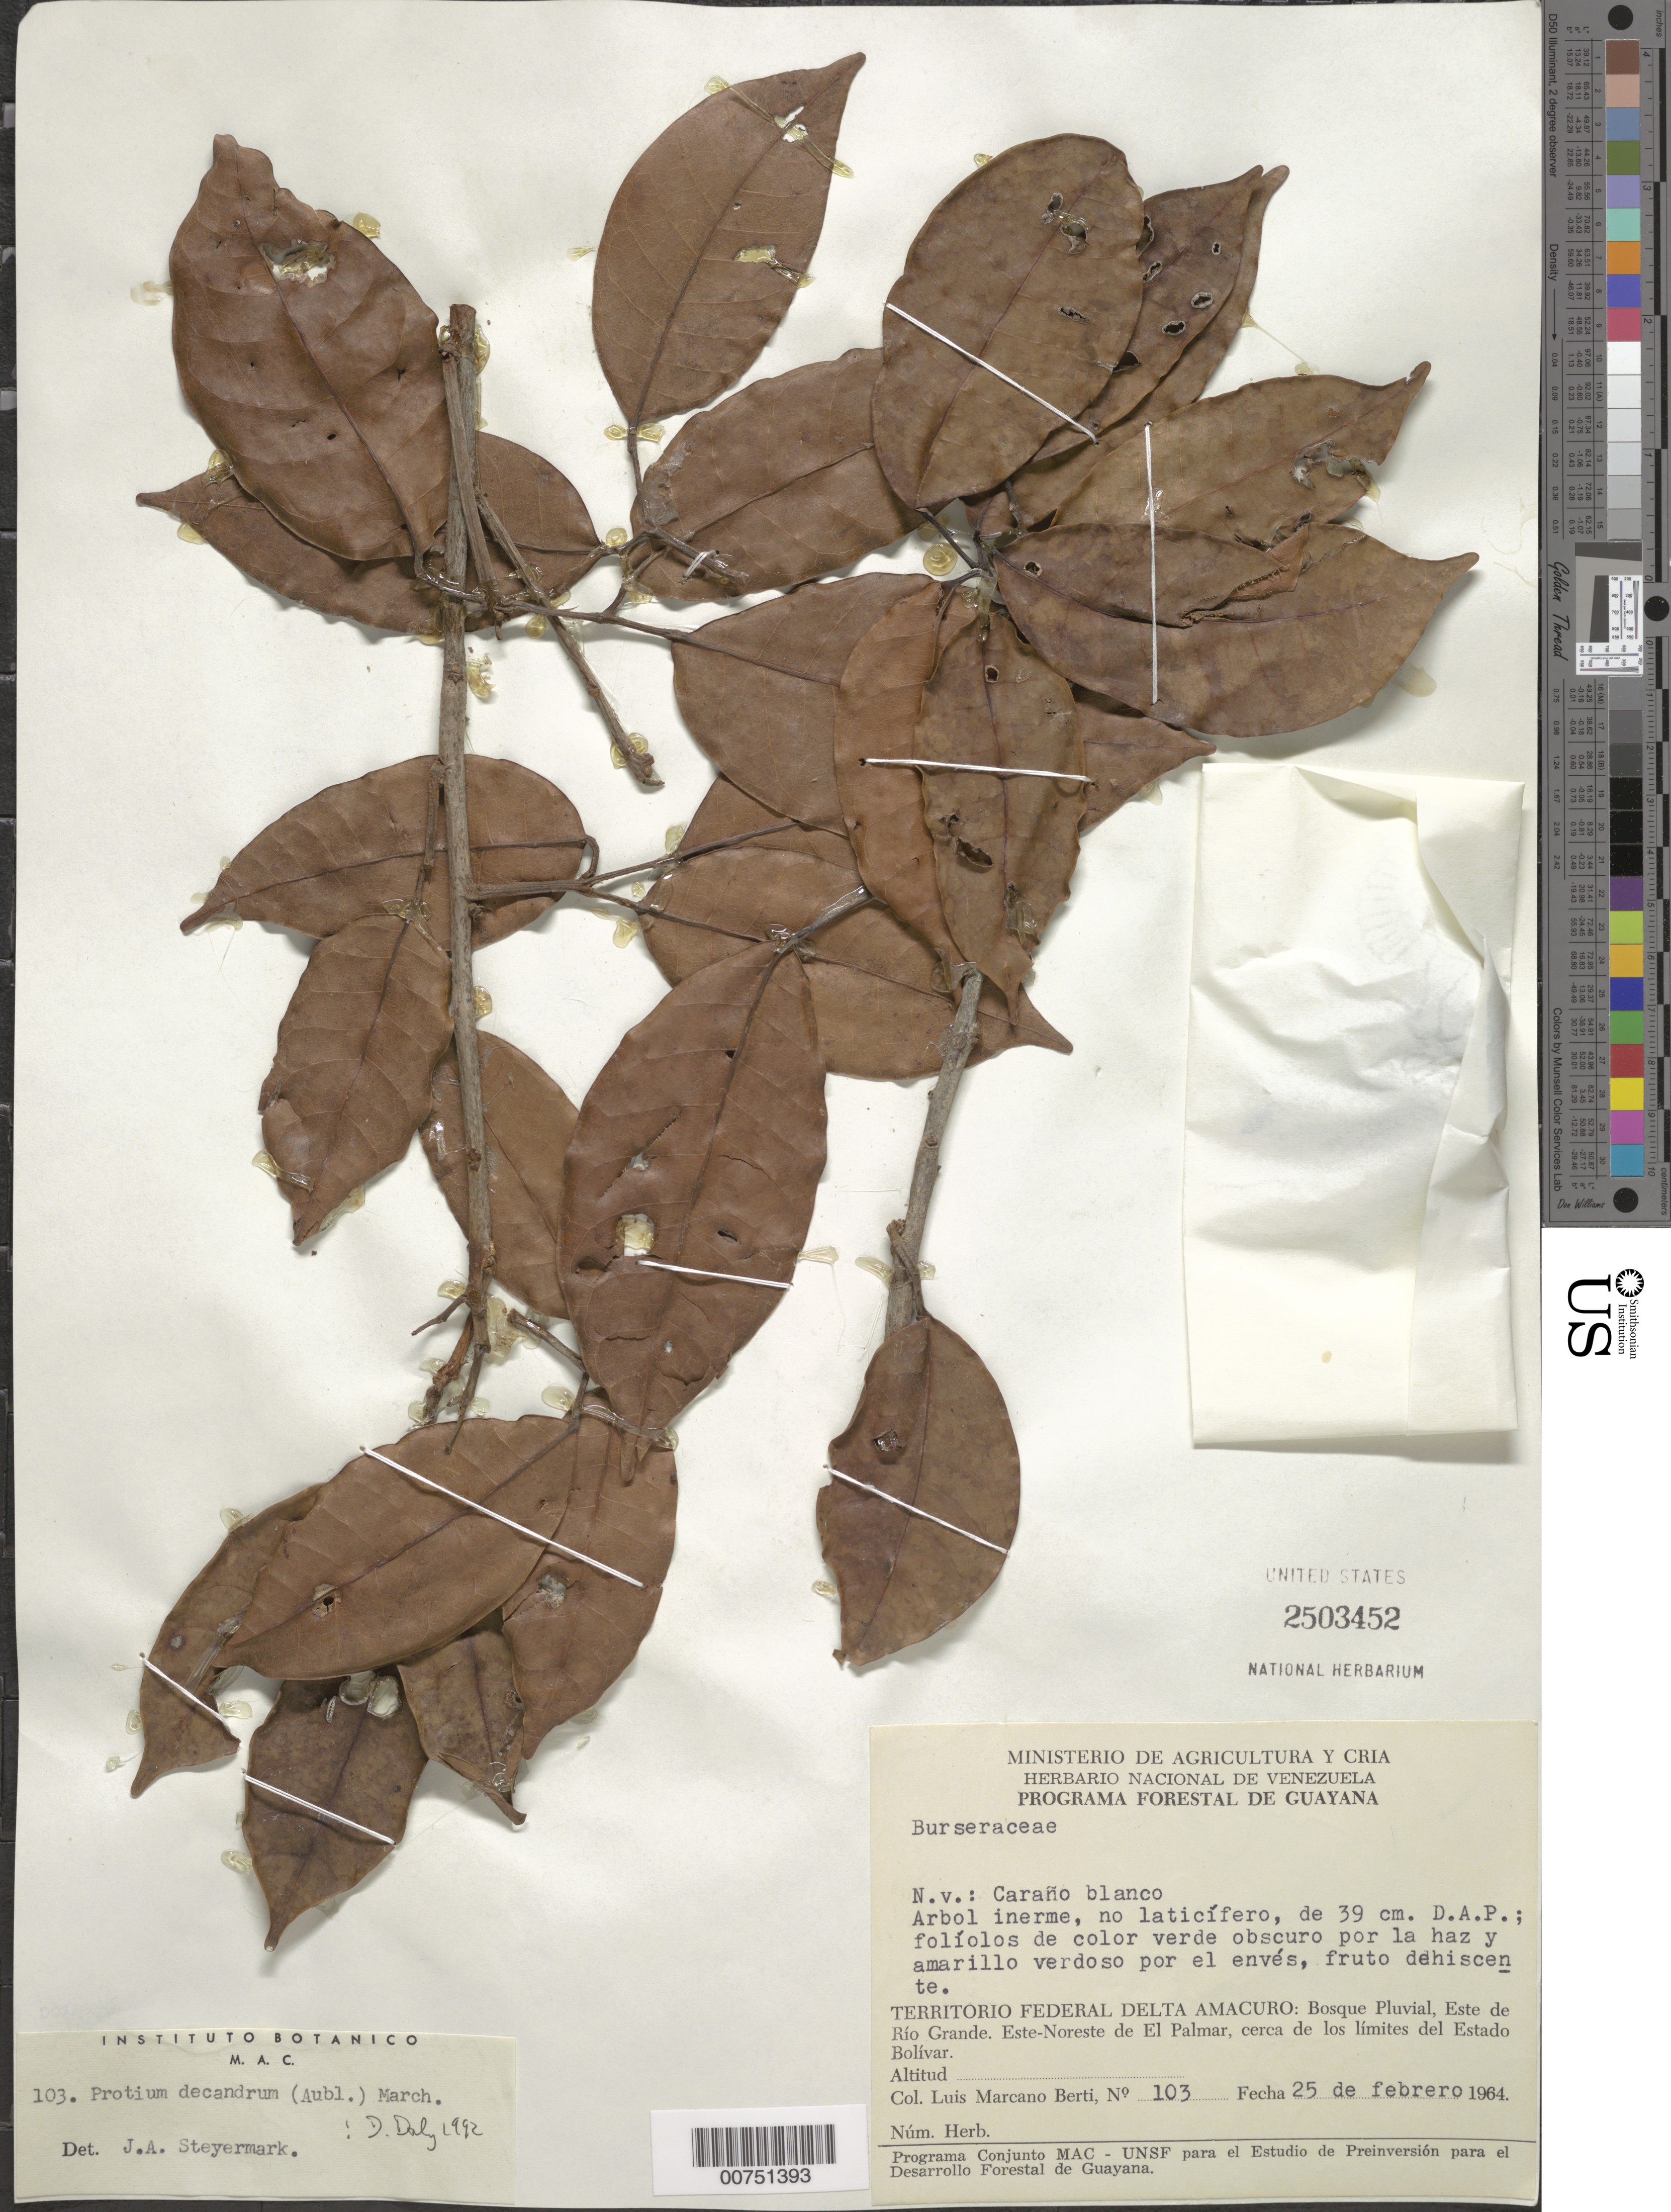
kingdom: Plantae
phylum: Tracheophyta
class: Magnoliopsida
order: Sapindales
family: Burseraceae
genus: Protium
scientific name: Protium decandrum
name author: (Aubl.) Marchand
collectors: L. Marcano-Berti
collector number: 103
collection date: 1964-02-25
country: Venezuela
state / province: Delta Amacuro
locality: Territorio Federal Delta Amacuro: Bosque Pluvial, Este de Río Grande. Este-Noreste de El Palmar, cerca de los límites del Estado Bolívar.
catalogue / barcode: US 2503452